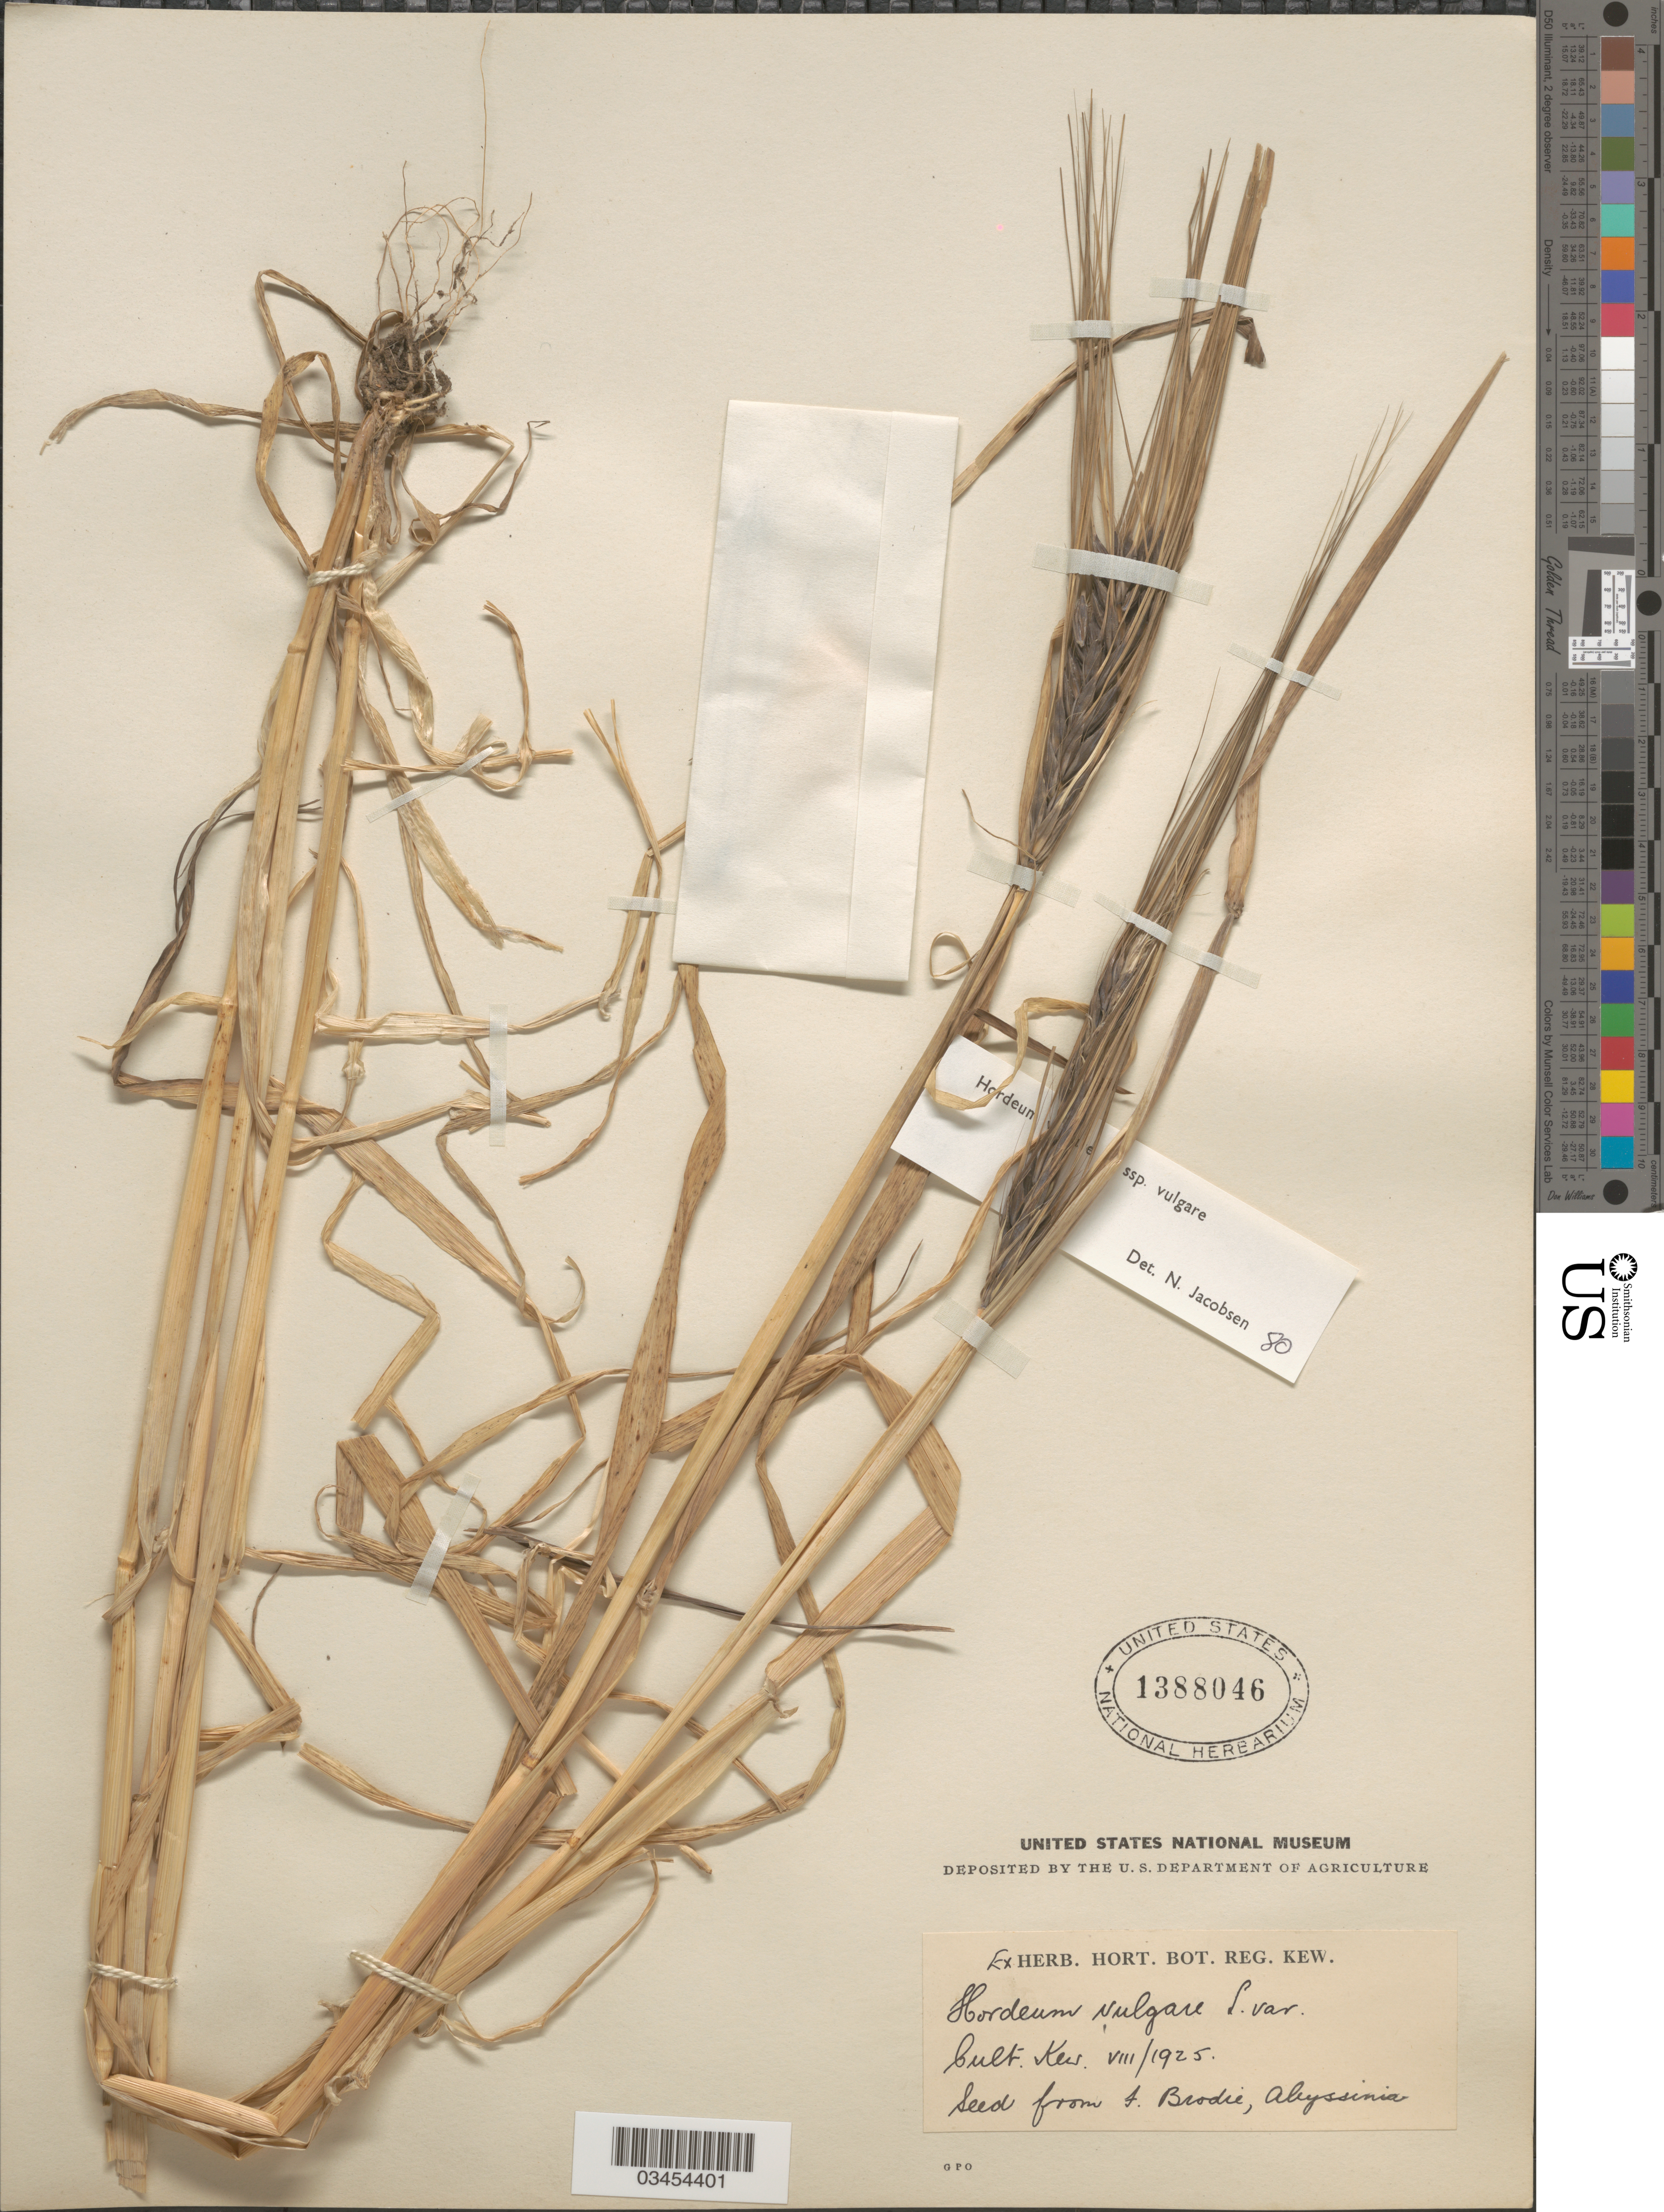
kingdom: Plantae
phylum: Tracheophyta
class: Liliopsida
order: Poales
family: Poaceae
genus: Hordeum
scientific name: Hordeum vulgare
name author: L.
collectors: Ex herb. Hort. Bot. Reg. Kew.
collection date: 1925-08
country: United Kingdom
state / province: England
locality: Cult. Kew.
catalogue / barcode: US 1388046